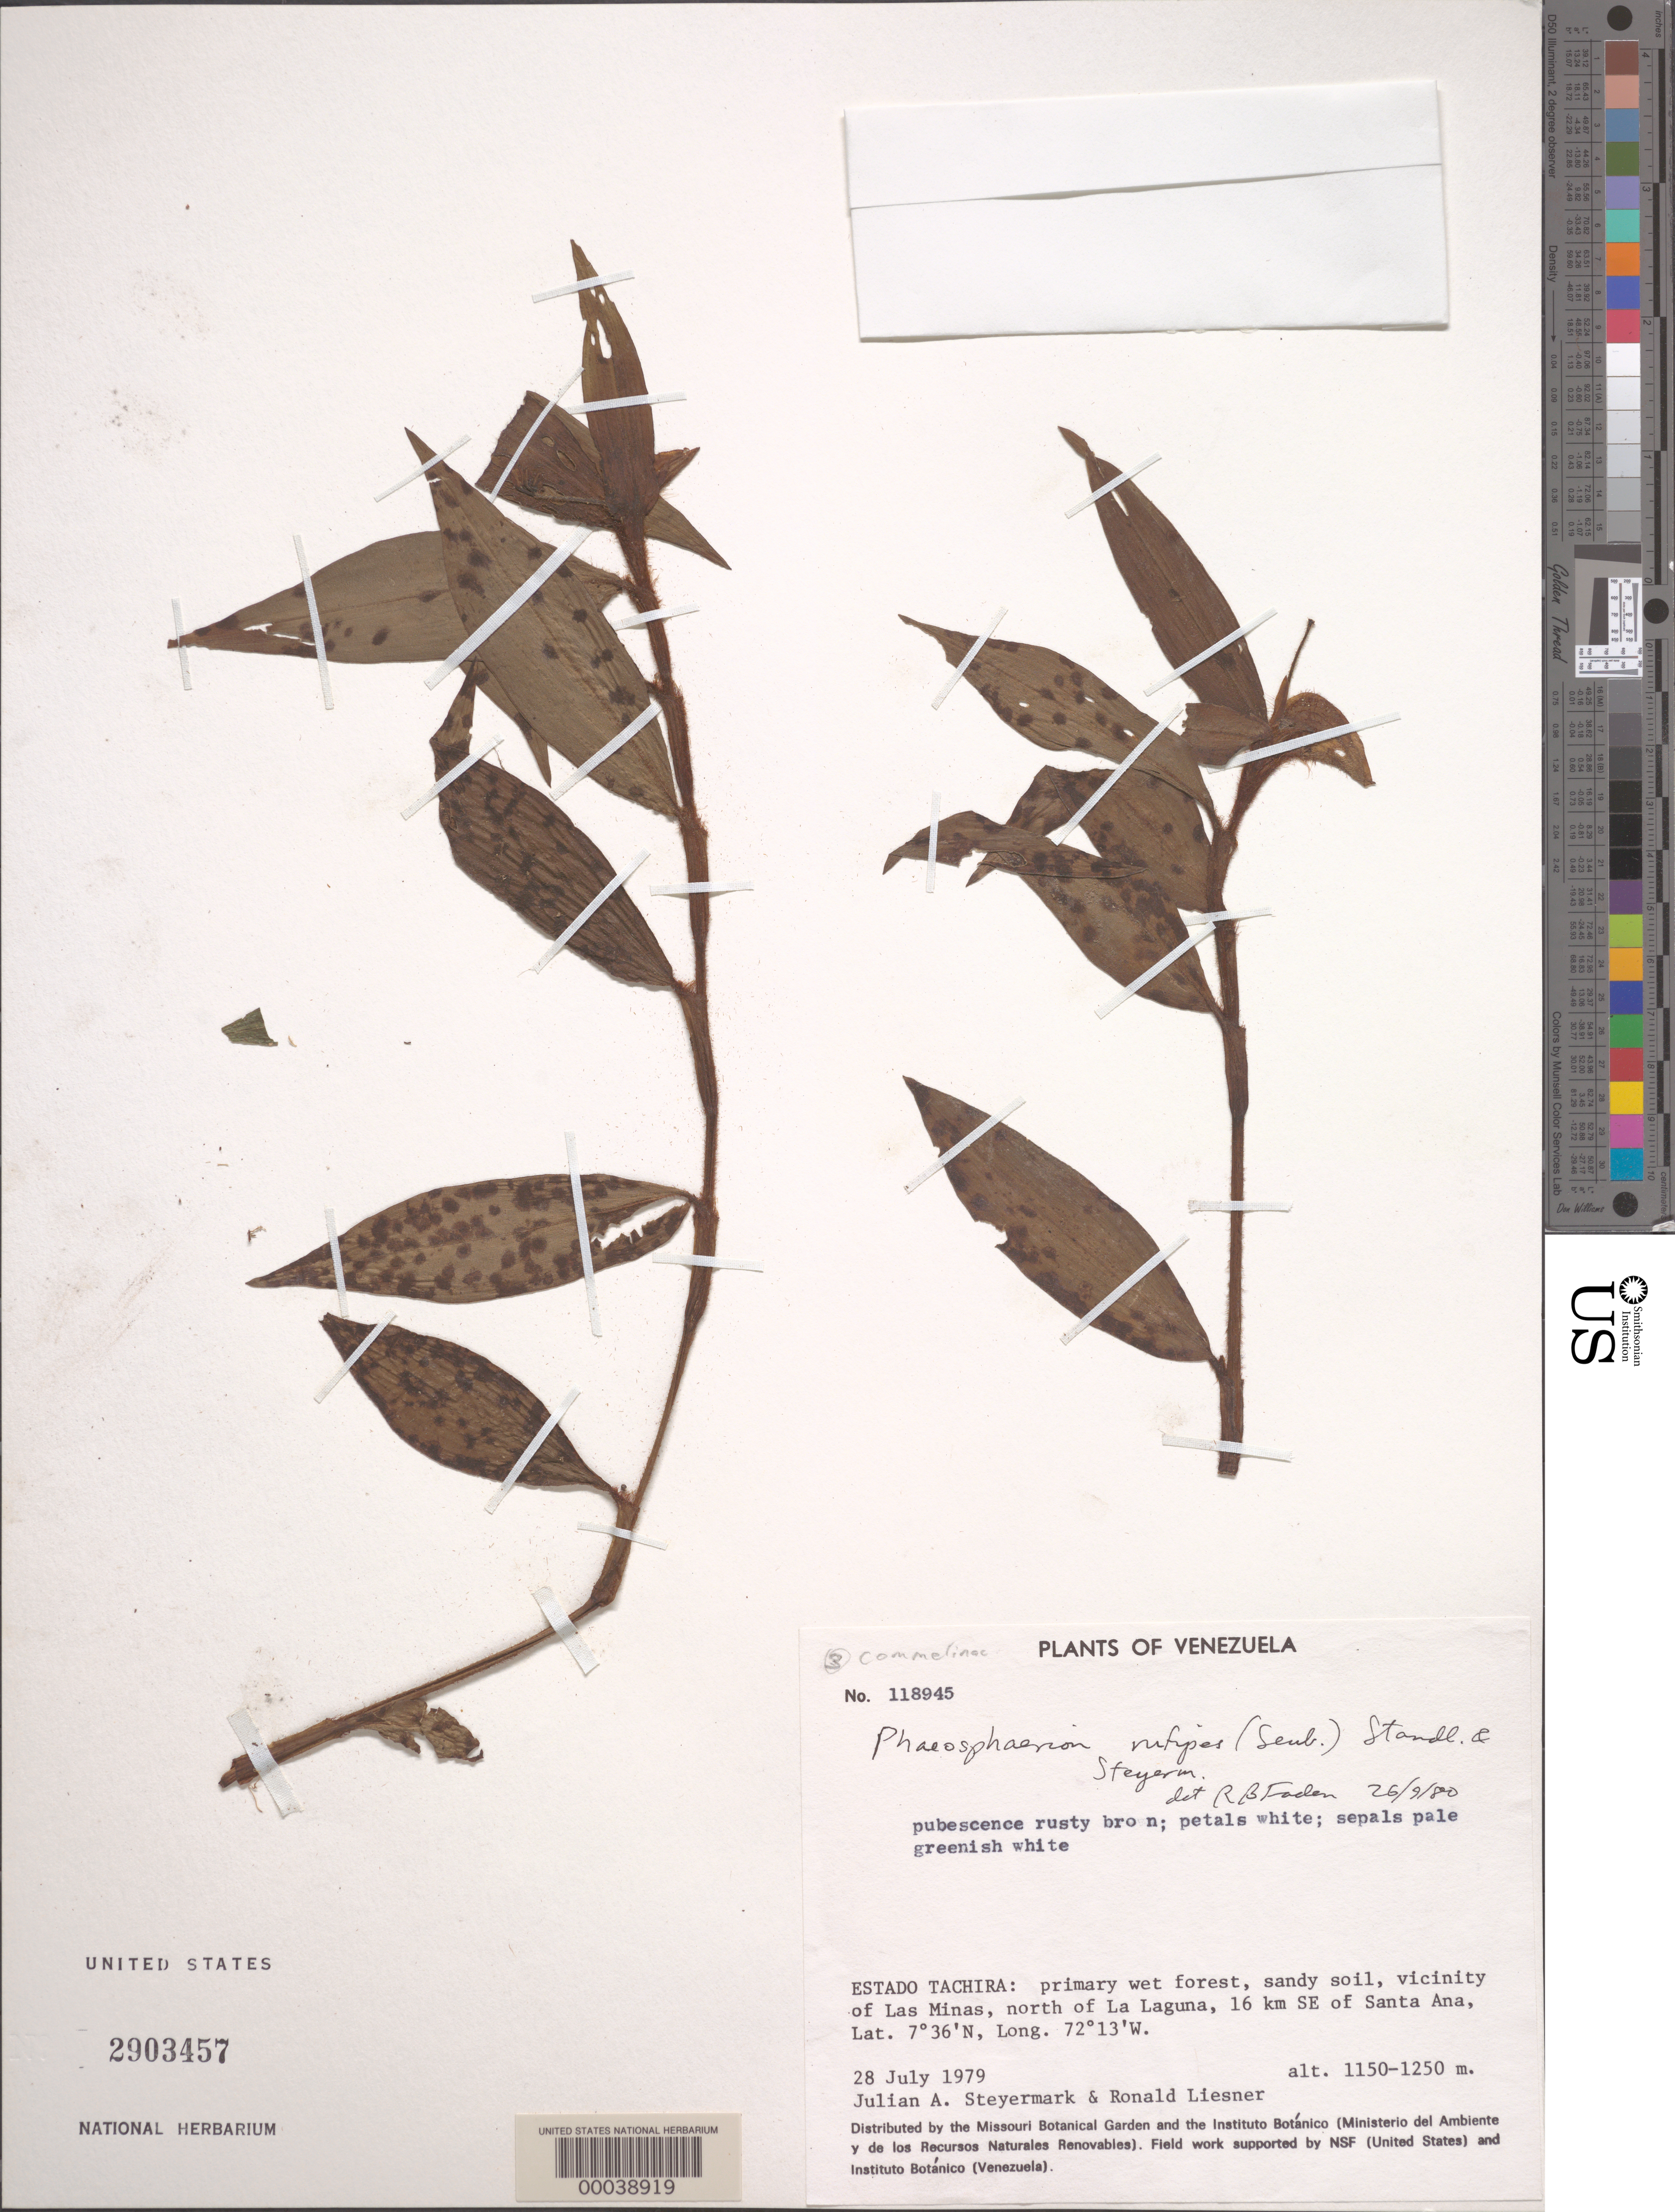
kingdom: Plantae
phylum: Tracheophyta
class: Liliopsida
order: Commelinales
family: Commelinaceae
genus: Commelina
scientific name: Commelina rufipes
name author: Seub.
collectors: J. Steyermark & R. L. Liesner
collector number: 118945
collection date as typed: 28 Jul 1979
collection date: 1979-07-28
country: Venezuela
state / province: Tachira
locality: Vicinity of las minas, n of la laguna, 16 km se of santa ana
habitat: Primary wet forest, sandy soil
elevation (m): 1150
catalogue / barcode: US 2903457